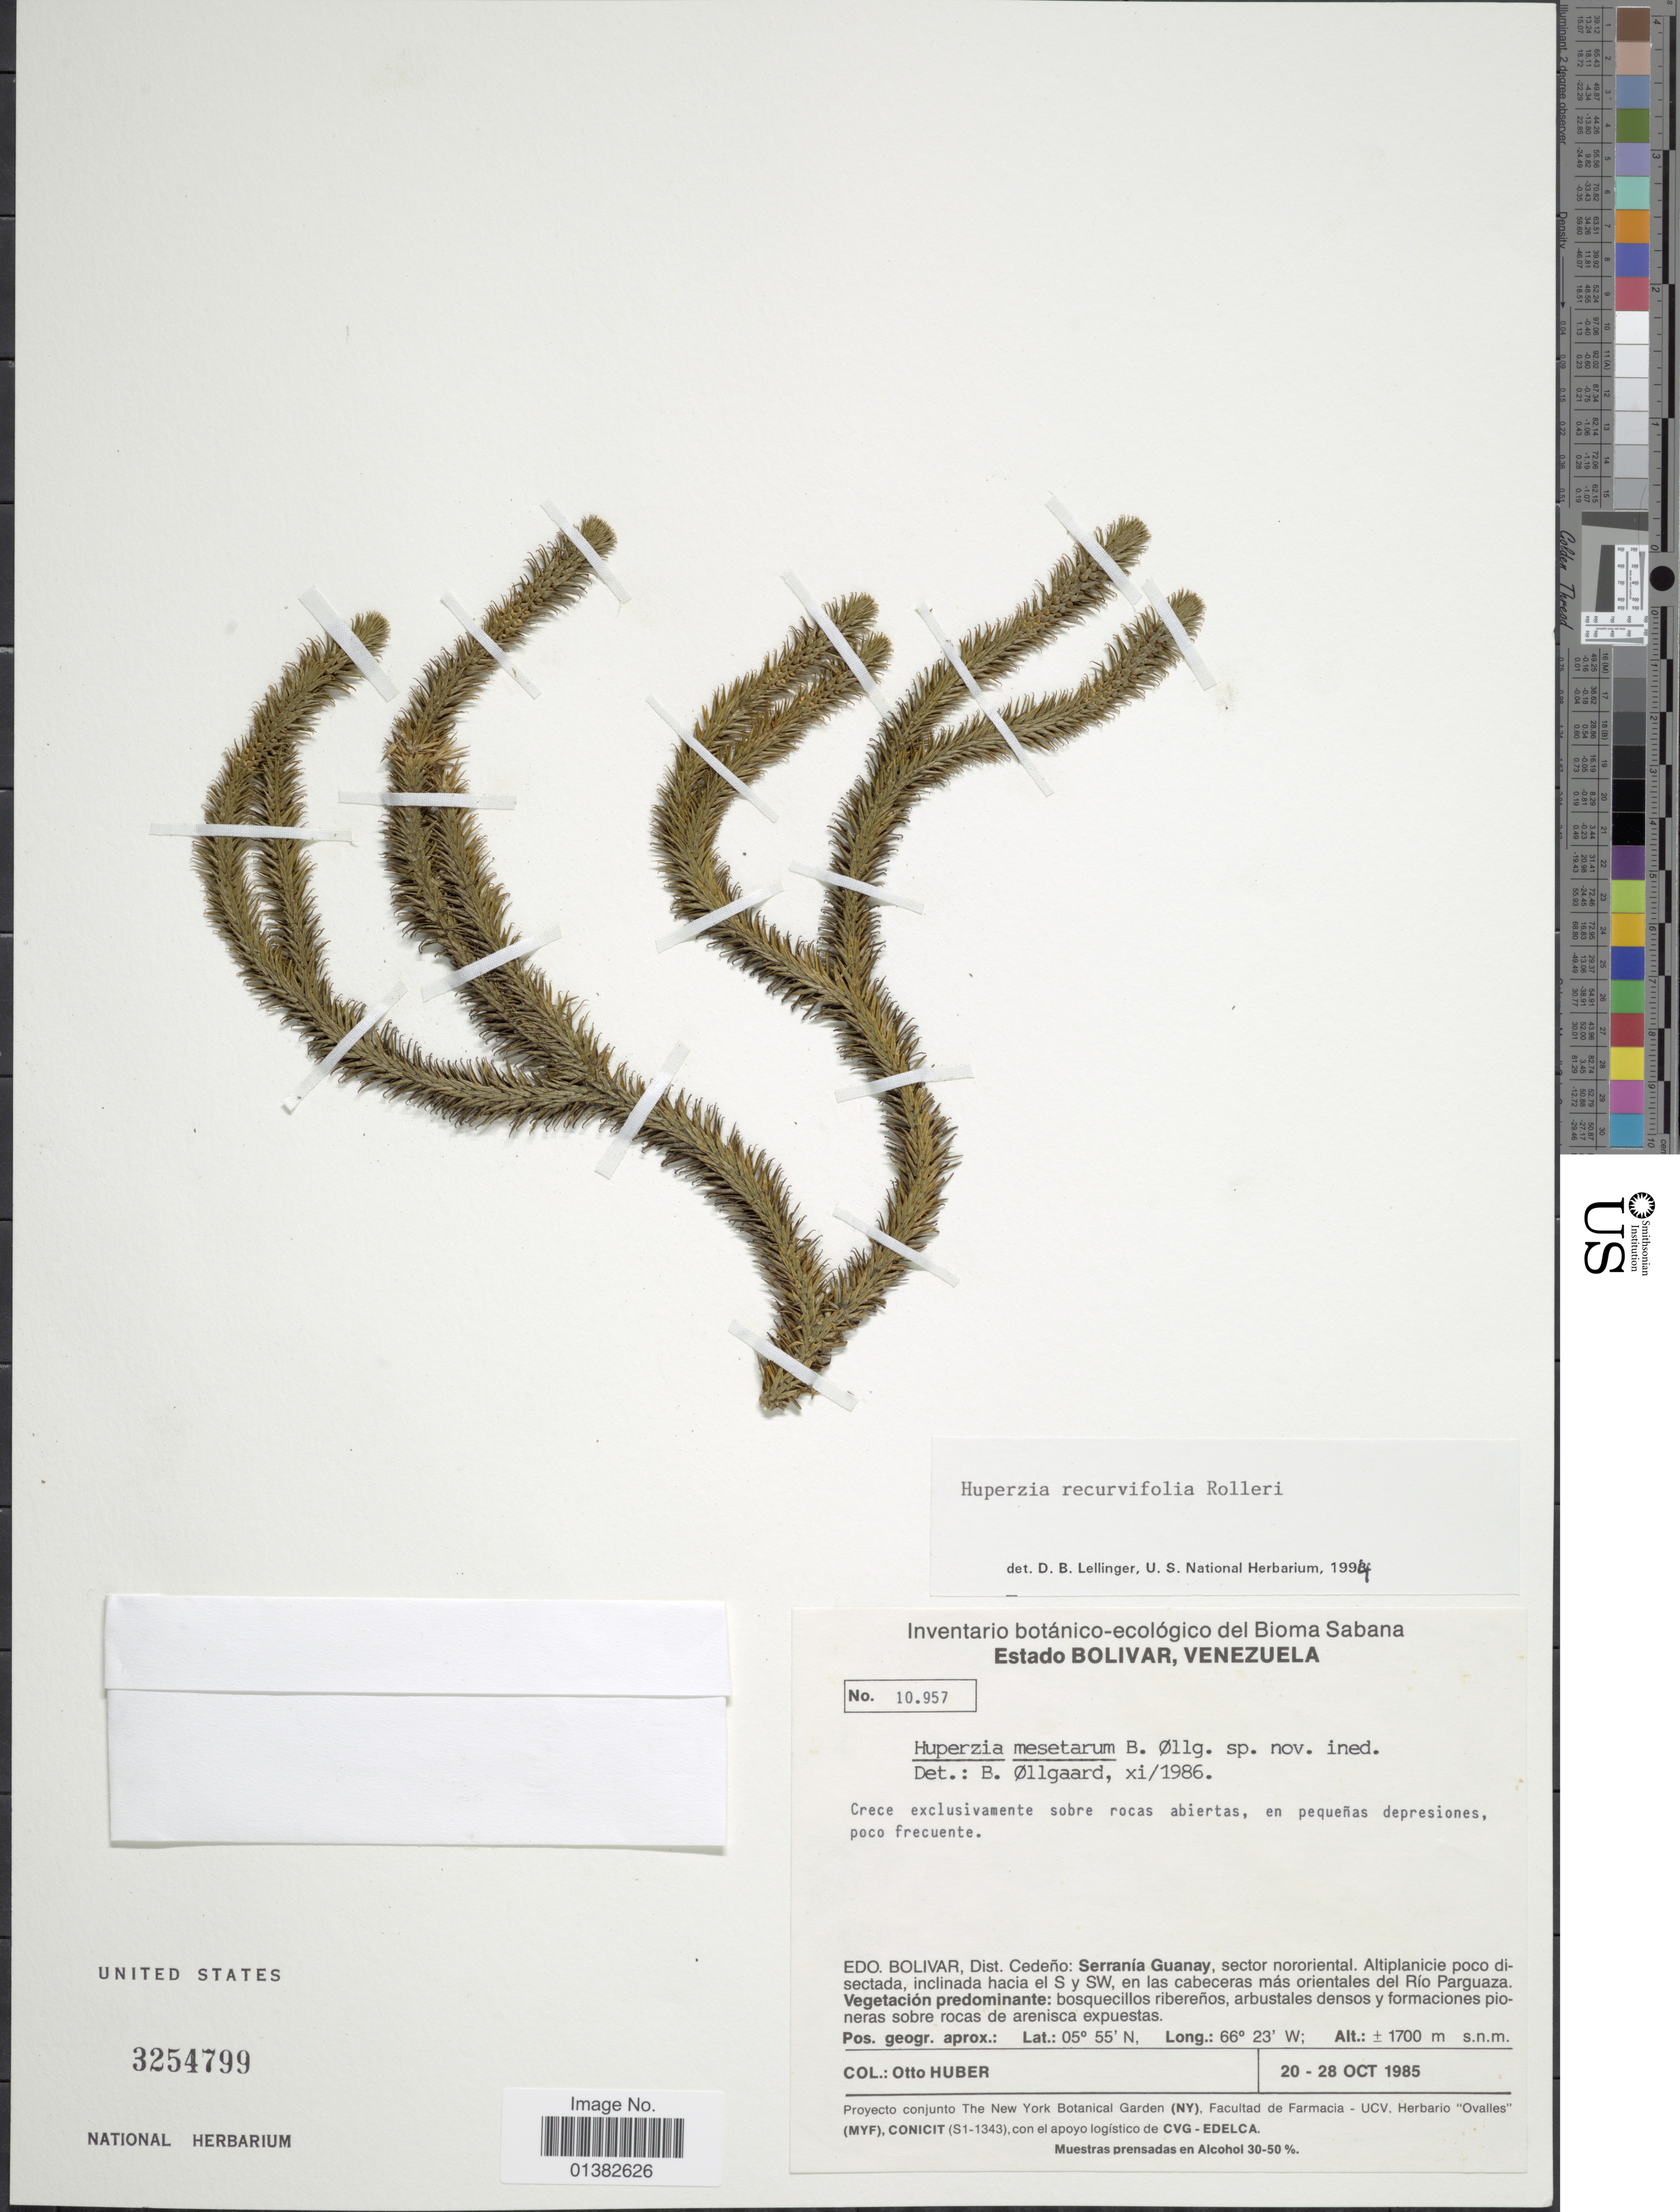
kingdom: Plantae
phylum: Tracheophyta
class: Lycopodiopsida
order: Lycopodiales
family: Lycopodiaceae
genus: Phlegmariurus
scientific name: Phlegmariurus recurvifolius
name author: (Rolleri) B. Øllg.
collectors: O. Huber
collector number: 10957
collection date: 1985-10-20/1985-10-28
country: Venezuela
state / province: Bolivar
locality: Edo. Bolivar, Dist. Cedeño: Serranía Guanay, sector nororiental. Altiplanicie poco disectada, inclinada hacia el S y SW, en las cabeceras más orientales del Río Parguaza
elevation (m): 1700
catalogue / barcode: US 3254799